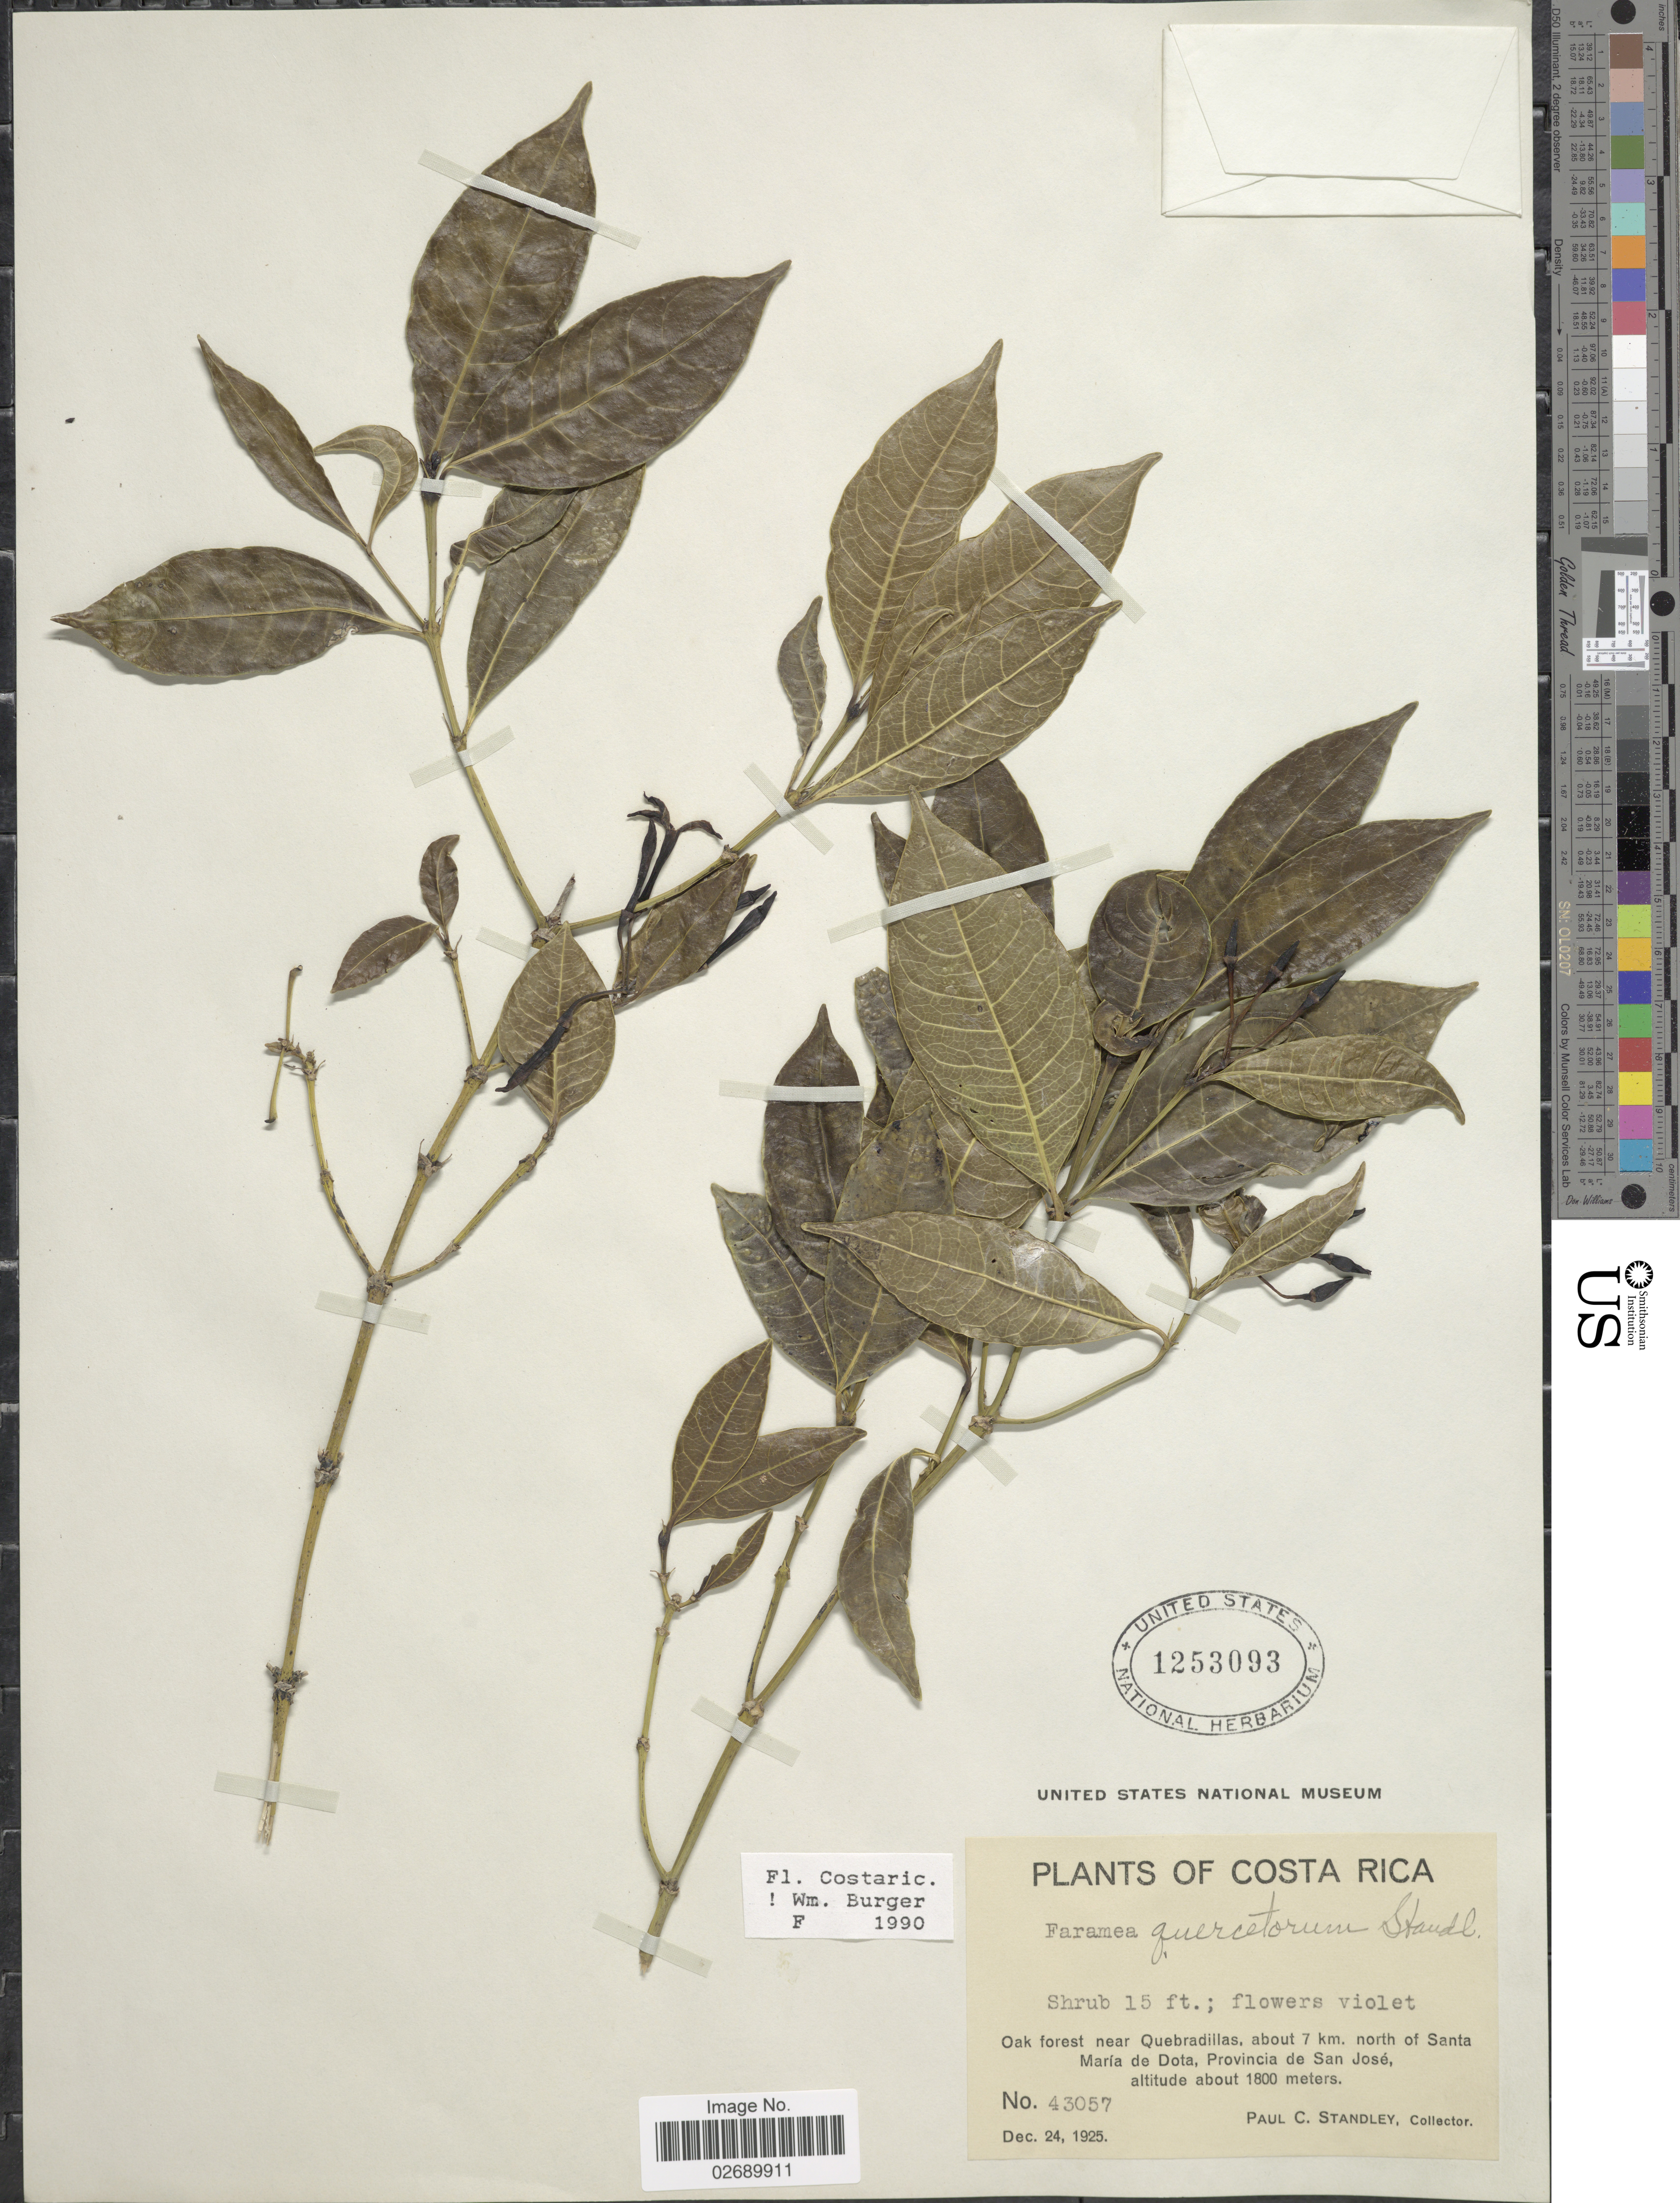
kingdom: Plantae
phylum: Tracheophyta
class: Magnoliopsida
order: Gentianales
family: Rubiaceae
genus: Faramea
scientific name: Faramea quercetorum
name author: Standl.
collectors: P. C. Standley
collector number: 43057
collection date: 1925-12-24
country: Costa Rica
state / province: San José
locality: Oak forest near Quebradillas, about 7 km. north of Santa Maria de Dota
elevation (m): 1800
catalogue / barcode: US 1253093